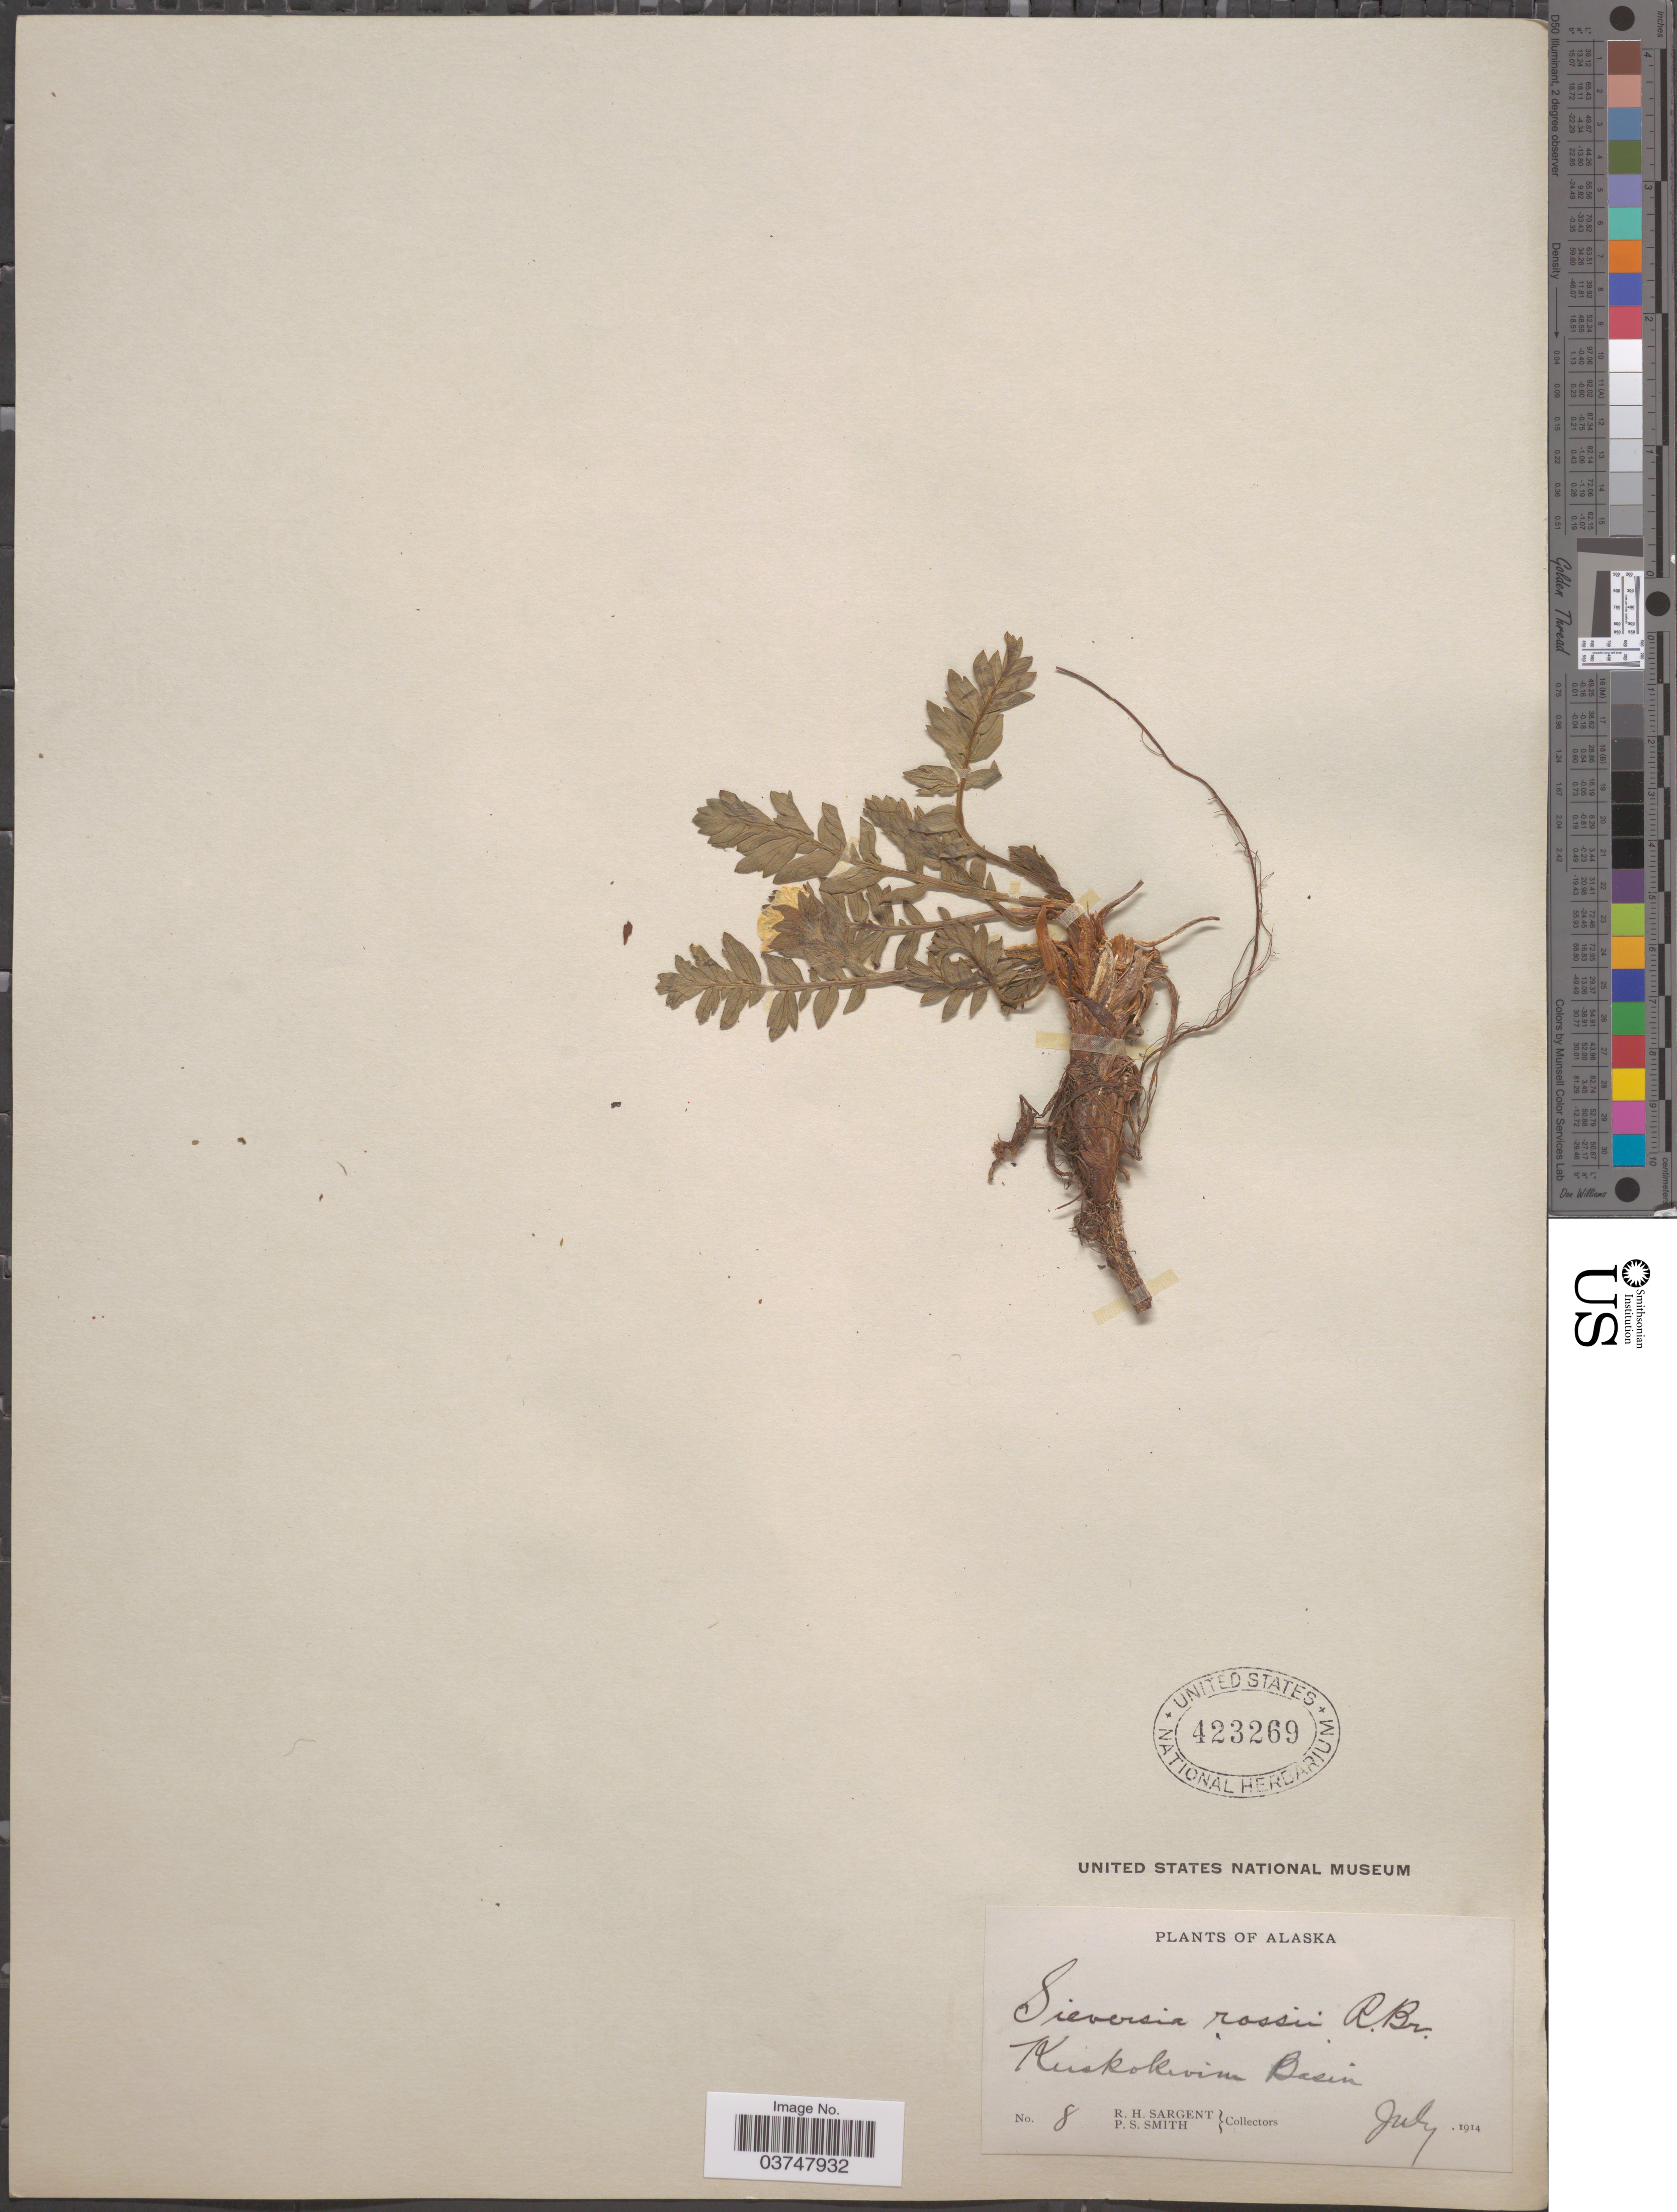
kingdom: Plantae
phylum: Tracheophyta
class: Magnoliopsida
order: Rosales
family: Rosaceae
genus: Geum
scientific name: Geum rossii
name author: (R. Br.) Ser.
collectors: R. Sargent & P. Smith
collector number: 8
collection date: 1914-07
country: United States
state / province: Alaska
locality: Kuskokwim Basin.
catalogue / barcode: US 423269